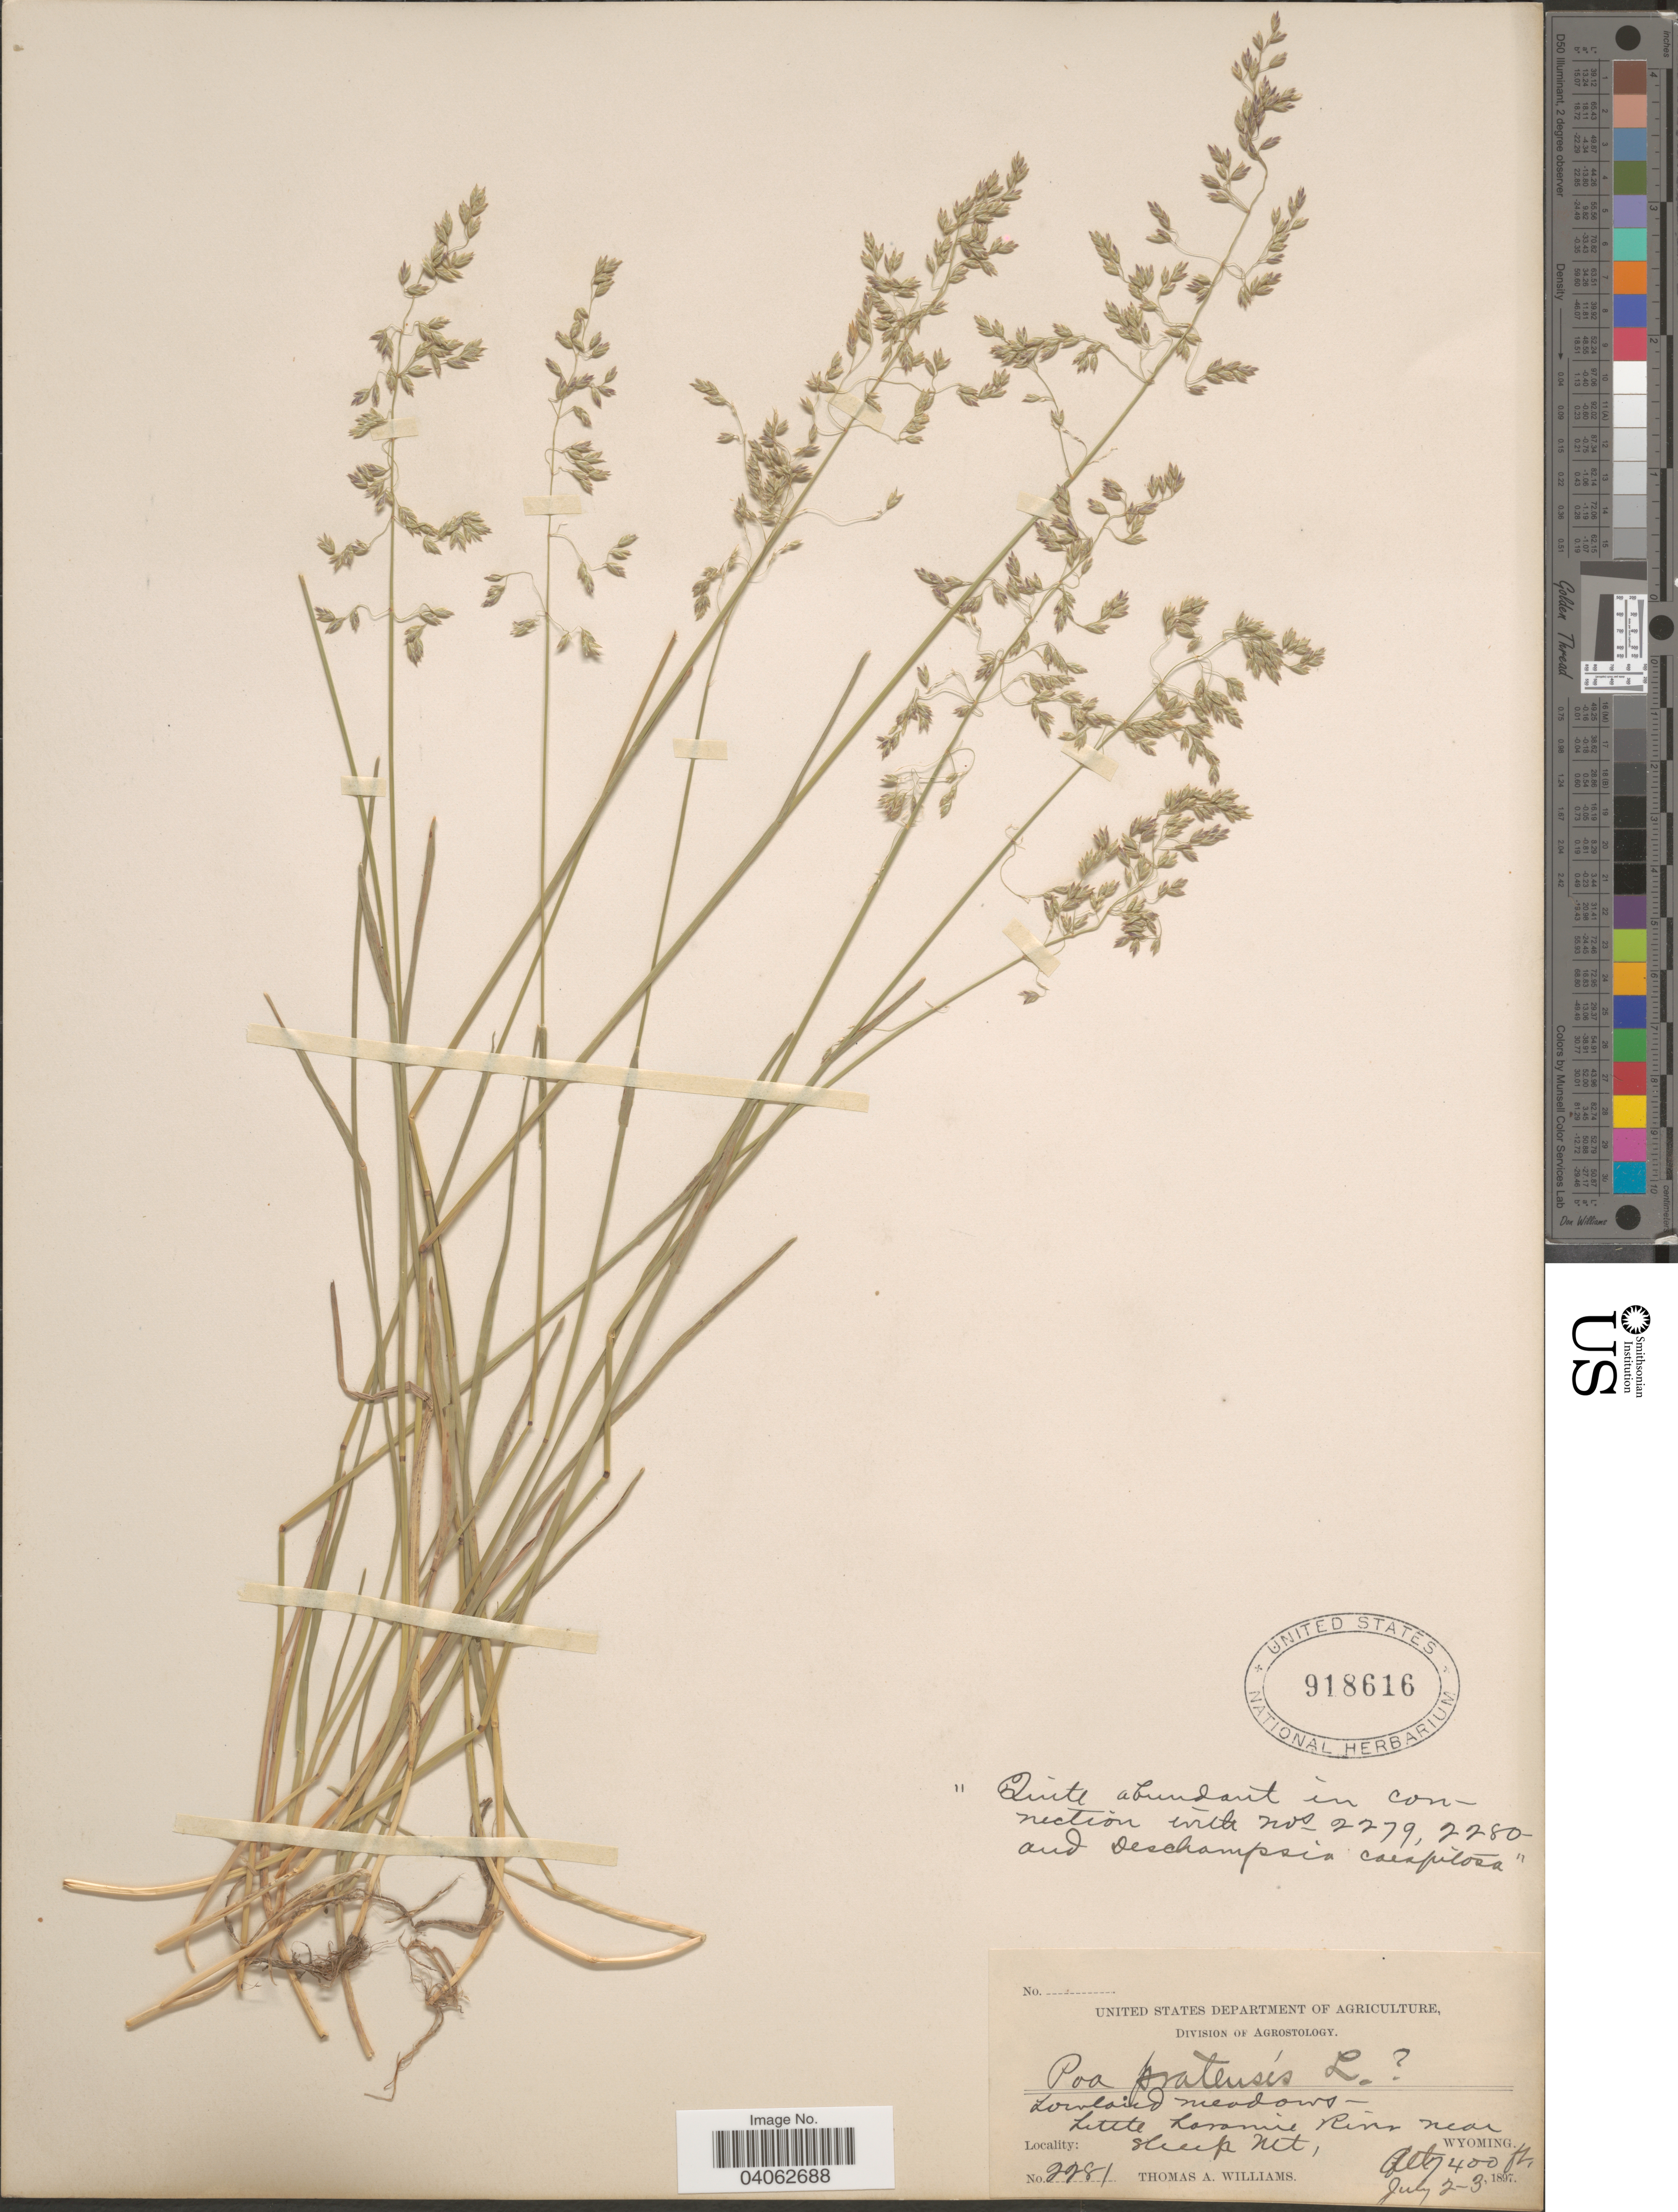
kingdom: Plantae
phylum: Tracheophyta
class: Liliopsida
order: Poales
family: Poaceae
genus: Poa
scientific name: Poa pratensis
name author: L.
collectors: T. A. Williams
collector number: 2281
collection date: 1897-07-02/1897-07-03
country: United States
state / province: Wyoming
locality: Little Laramie River near Sheep Mt.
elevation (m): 122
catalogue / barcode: US 918616